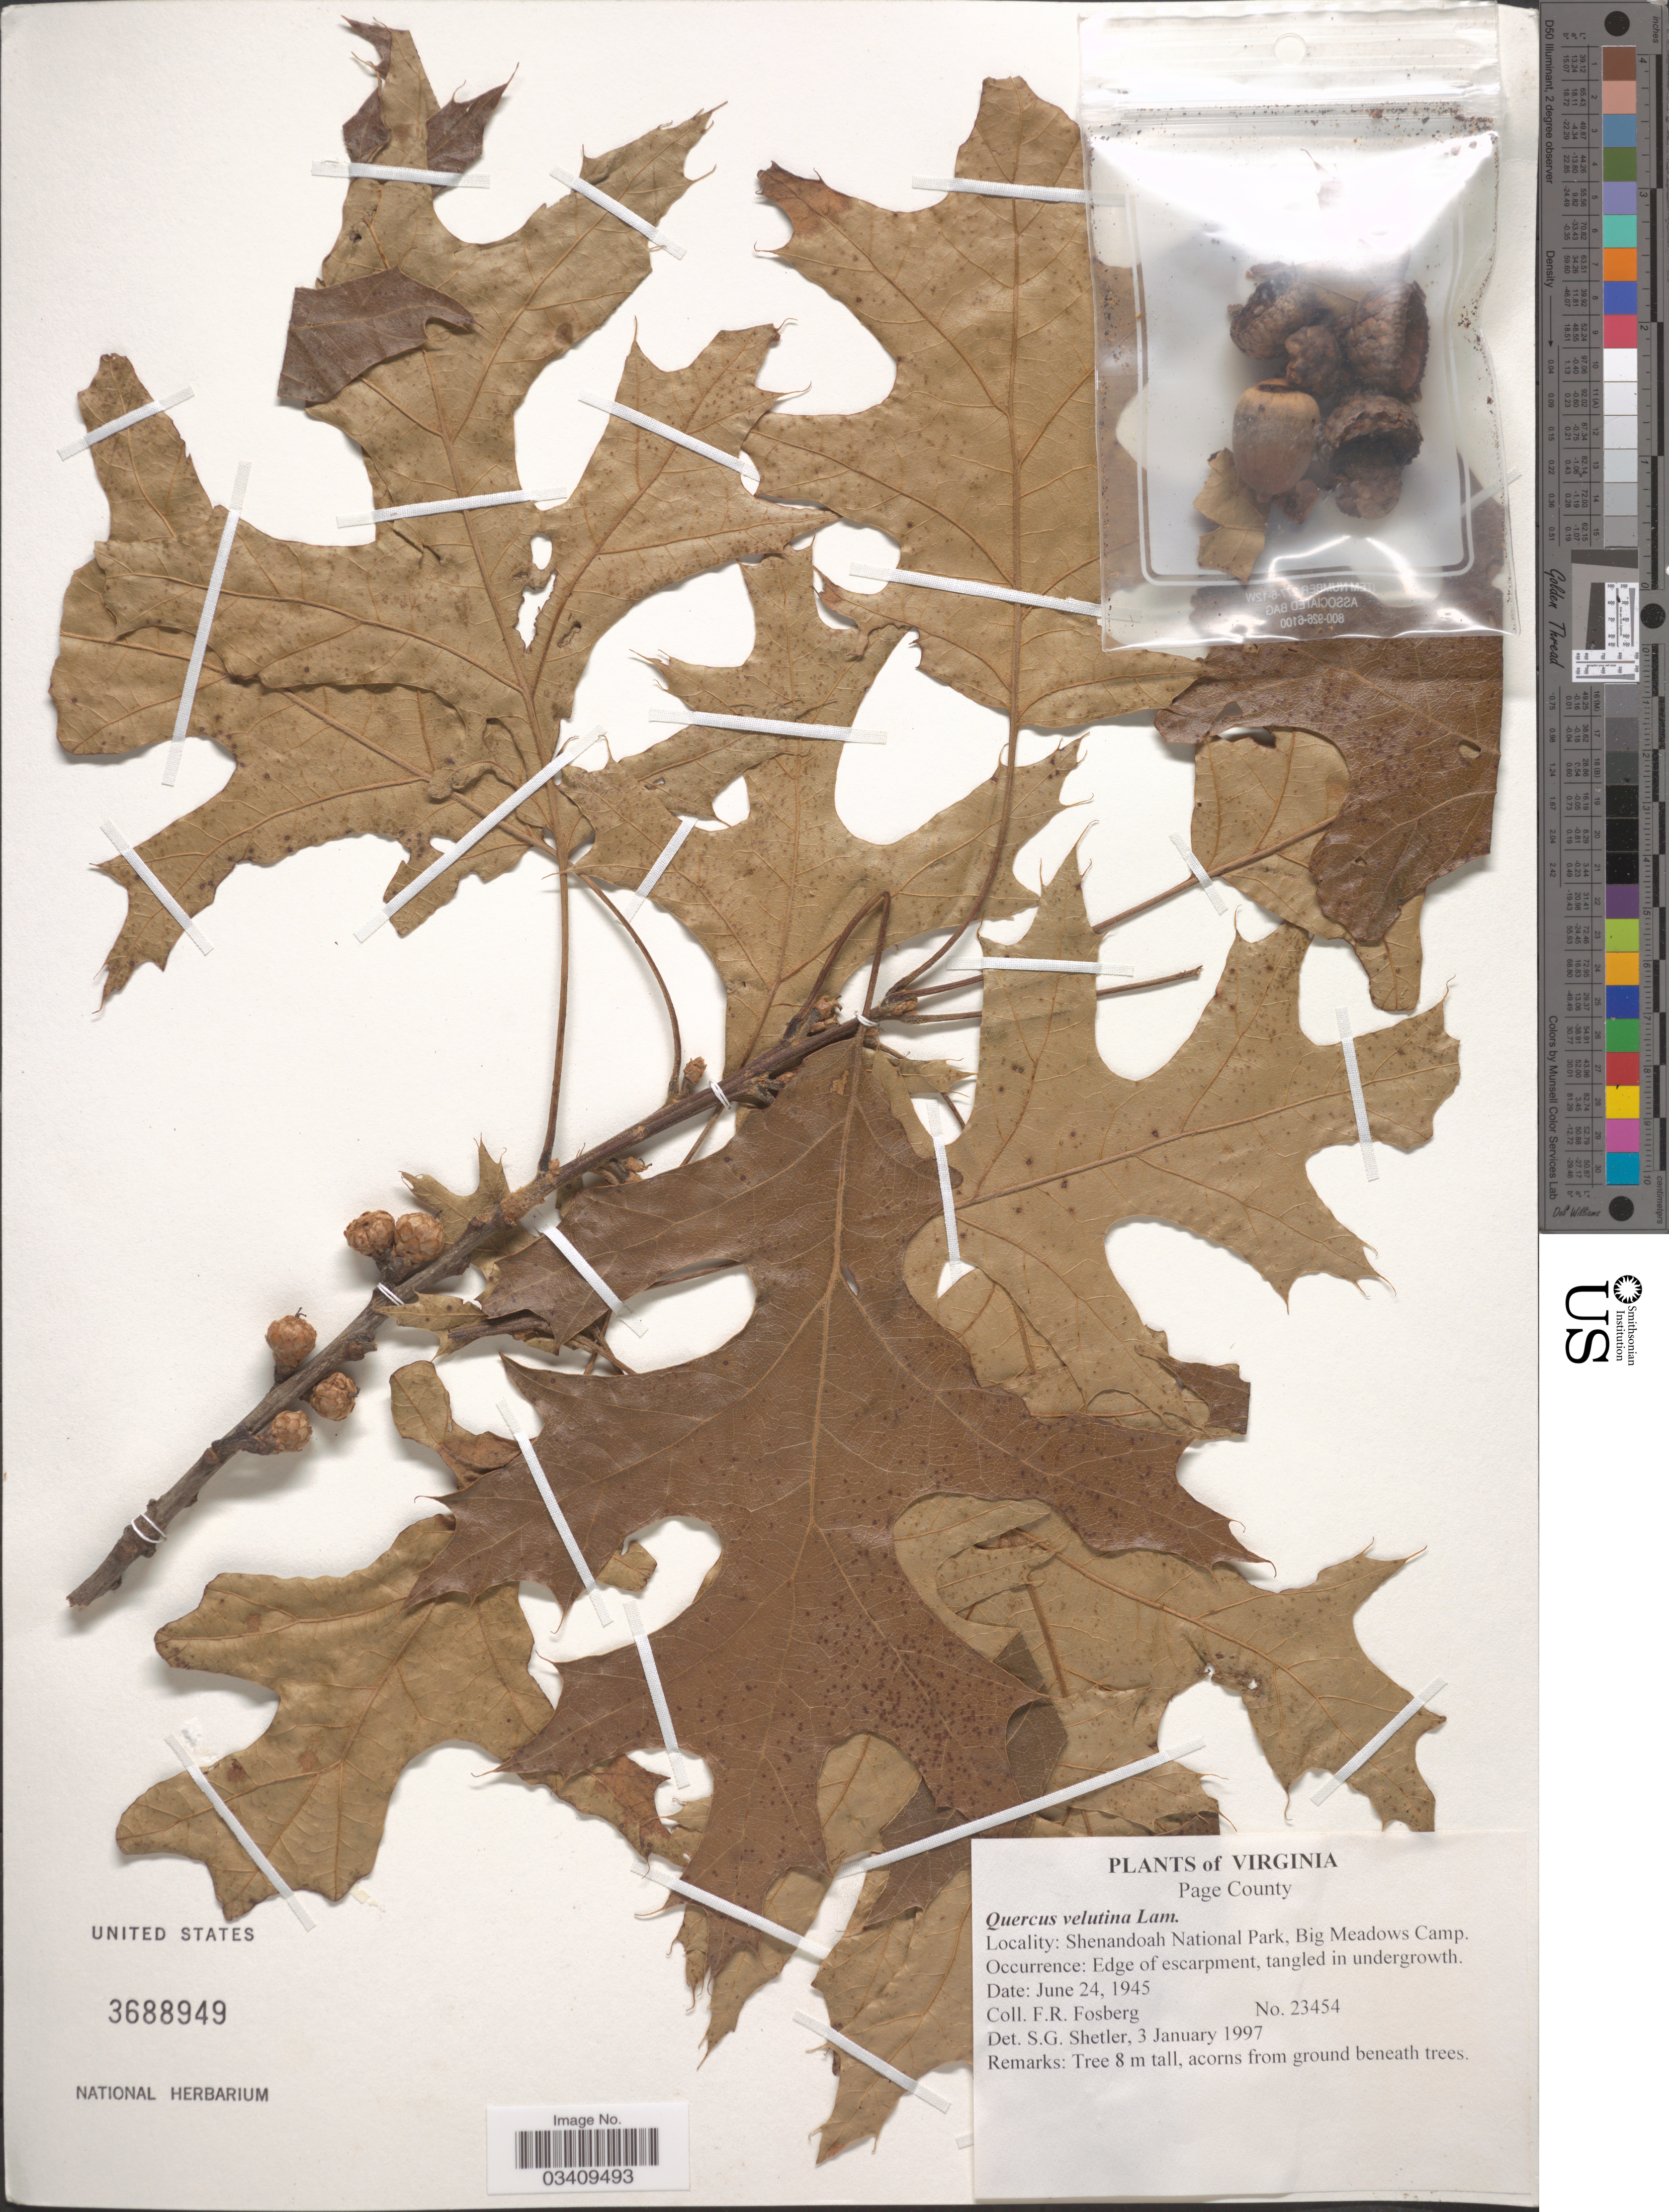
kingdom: Plantae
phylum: Tracheophyta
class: Magnoliopsida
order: Fagales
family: Fagaceae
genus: Quercus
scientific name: Quercus velutina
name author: Lam.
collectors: F. R. Fosberg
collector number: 23454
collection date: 1945-06-24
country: United States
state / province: Virginia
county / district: Page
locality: Shenandoah National Park, Big Meadows Camp.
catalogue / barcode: US 3688949